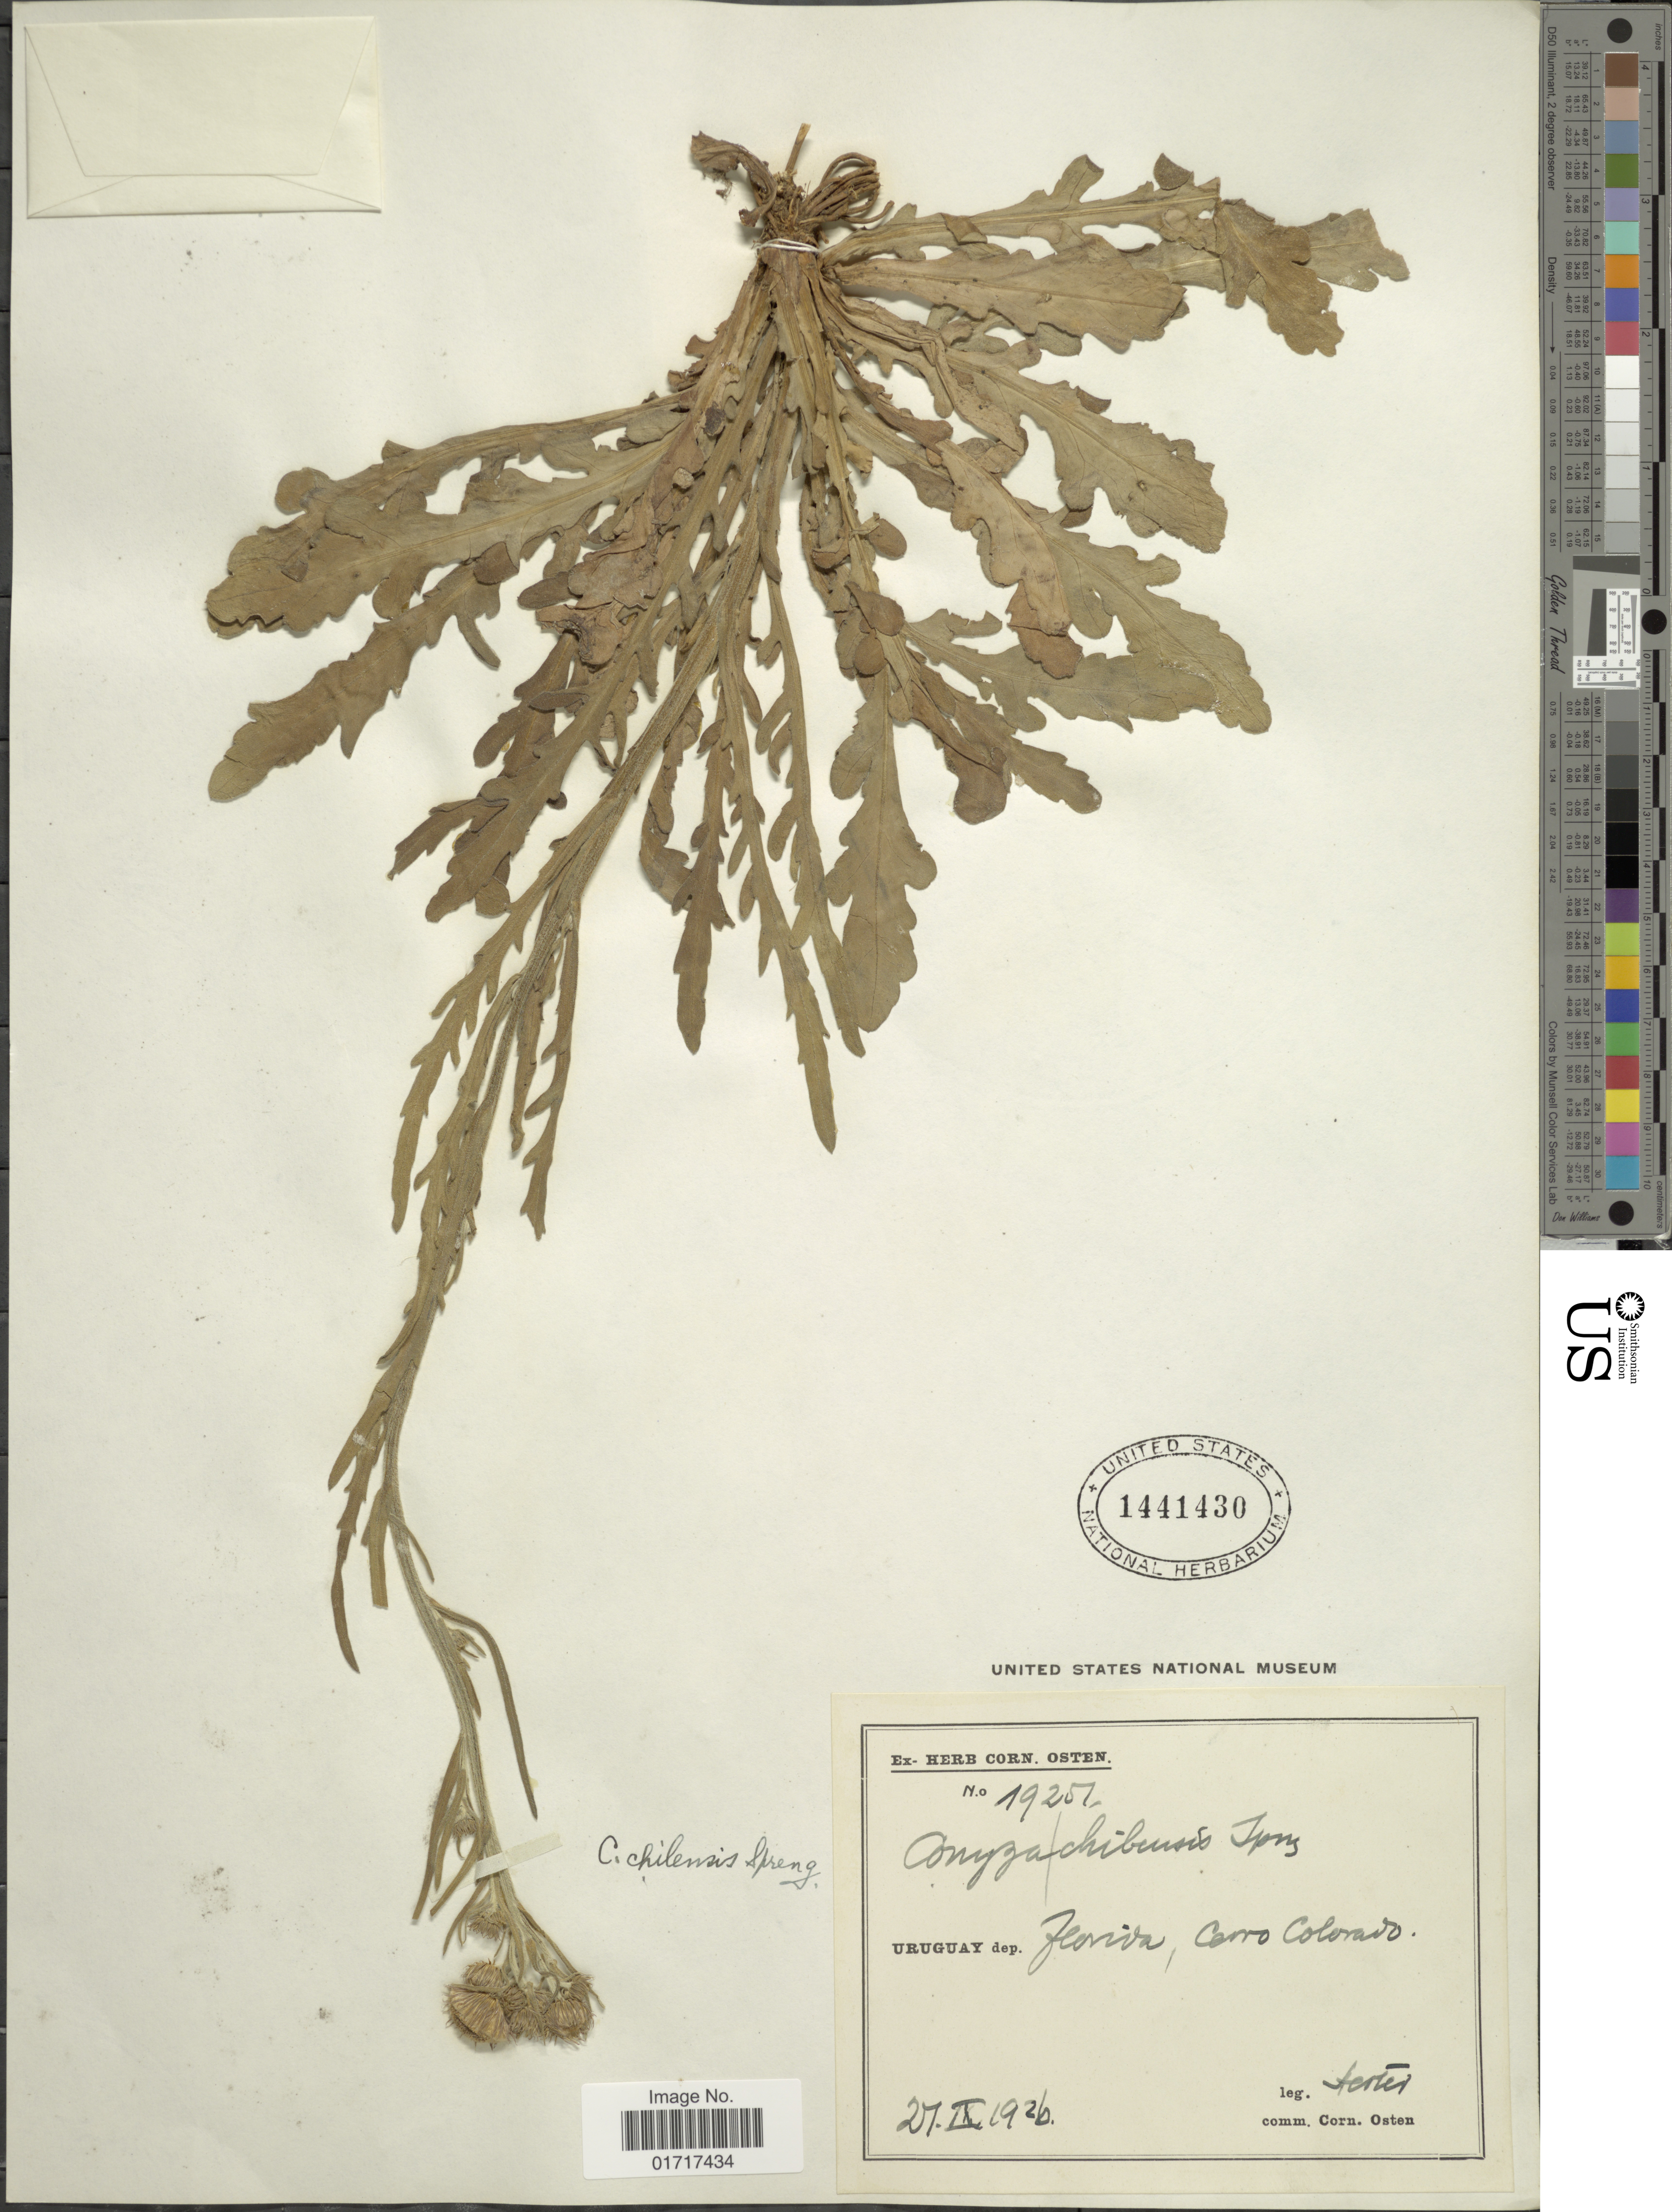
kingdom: Plantae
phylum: Tracheophyta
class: Magnoliopsida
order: Asterales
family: Asteraceae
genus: Conyza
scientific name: Conyza primulaefolia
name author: (Lam.) Cuatrec. & Lourteig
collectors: C. Osten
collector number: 19251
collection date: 1926-09-27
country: Uruguay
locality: Uruguay dep. Jeniva. Cerro Colorado.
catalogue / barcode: US 1441430